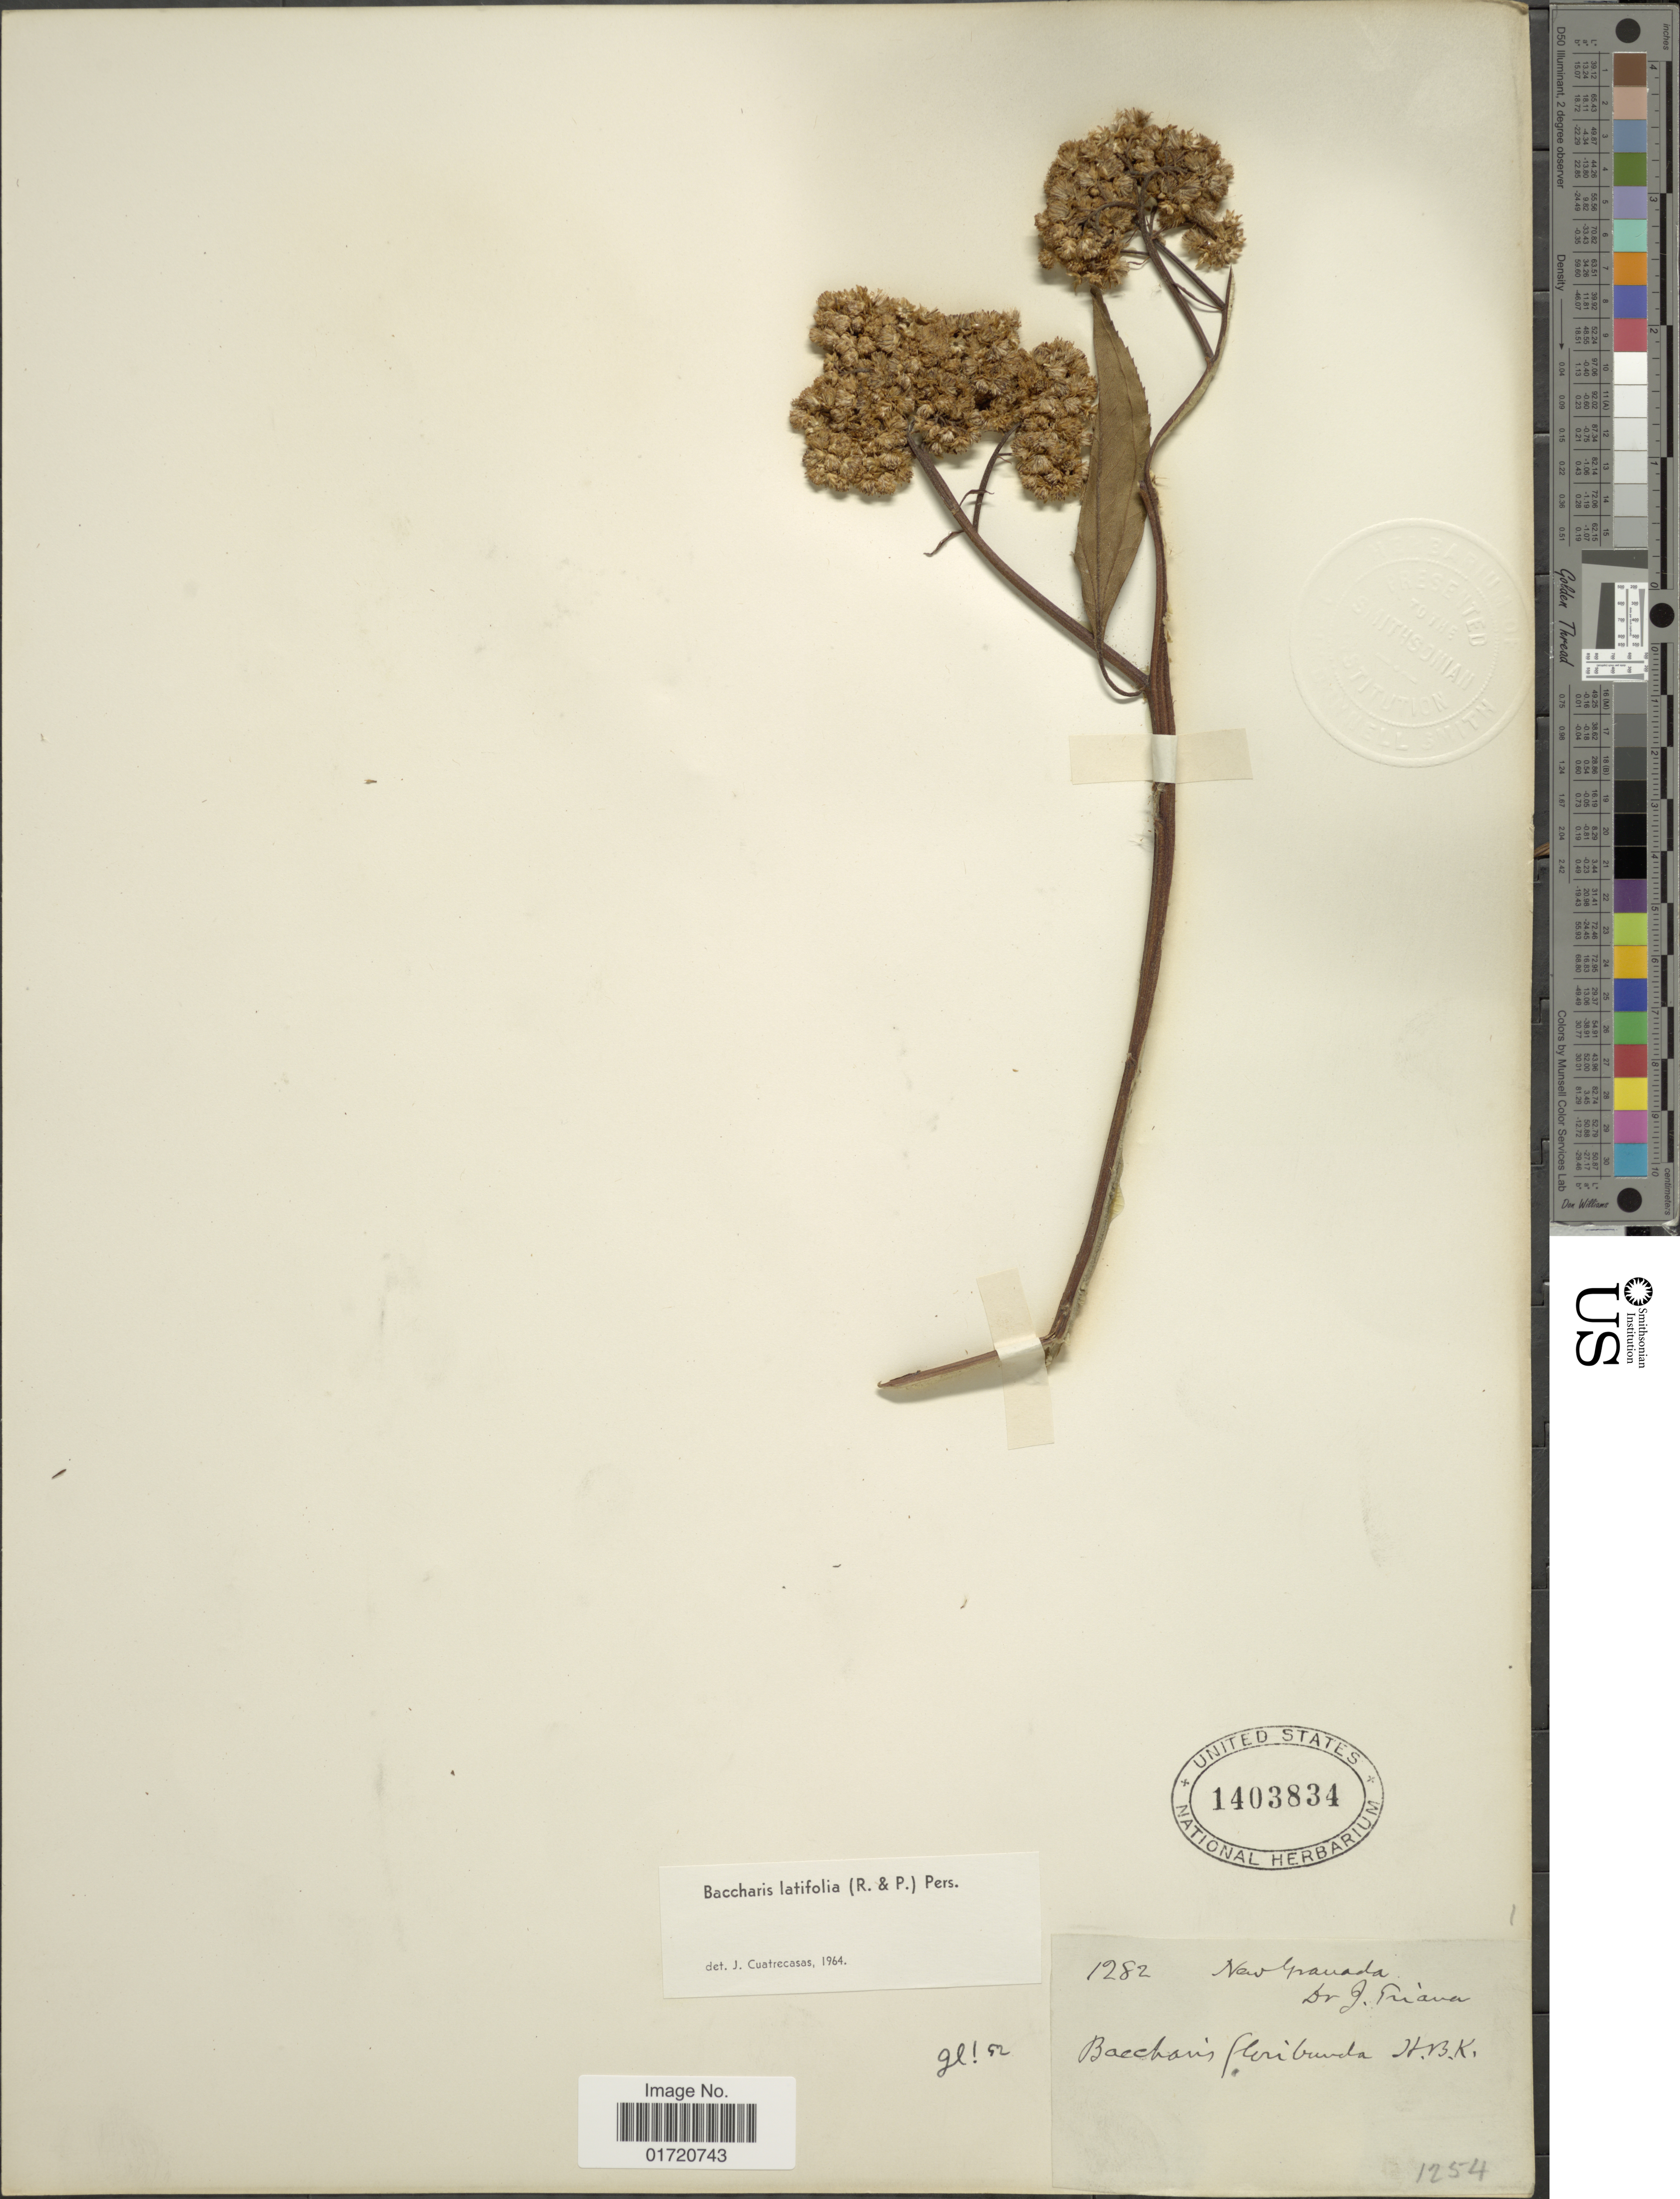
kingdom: Plantae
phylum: Tracheophyta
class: Magnoliopsida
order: Asterales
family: Asteraceae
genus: Baccharis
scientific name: Baccharis latifolia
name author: (Ruiz & Pav.) Pers.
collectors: J. Triana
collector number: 1282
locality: New Granada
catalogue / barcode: US 1403834